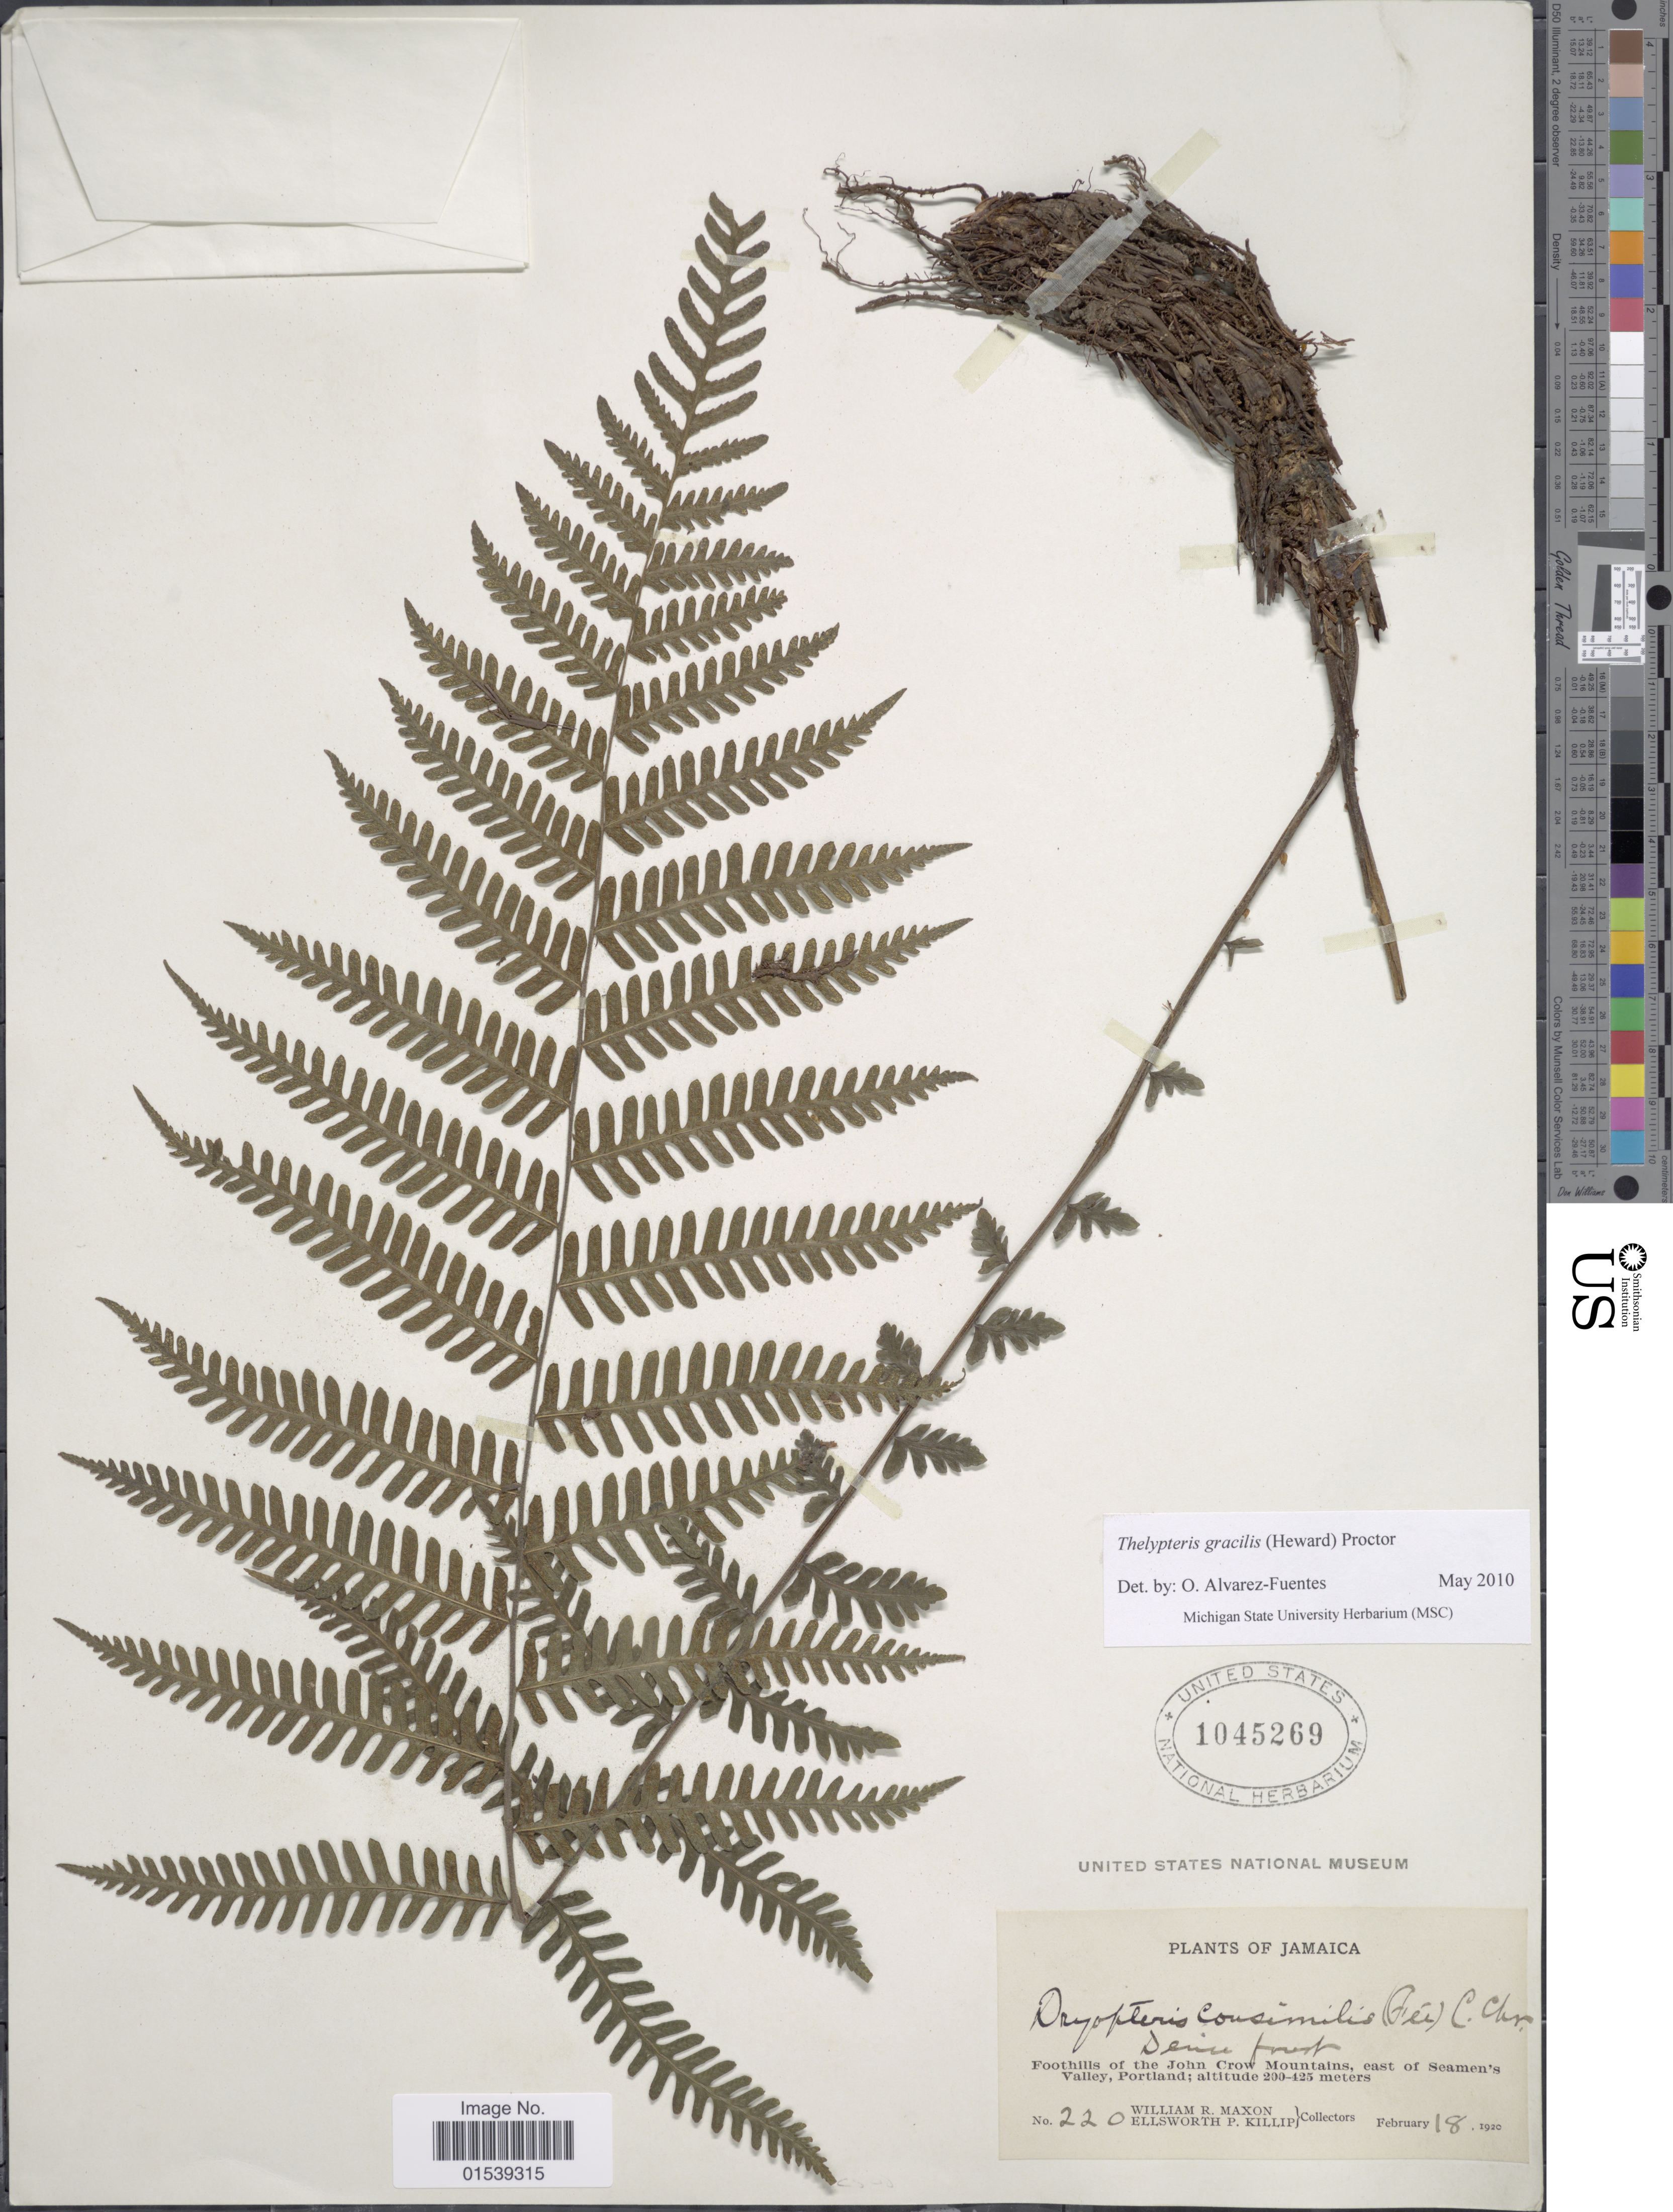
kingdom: Plantae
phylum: Tracheophyta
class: Polypodiopsida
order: Polypodiales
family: Thelypteridaceae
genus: Amauropelta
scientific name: Amauropelta gracilis ined. 2015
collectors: W. R. Maxon & E. P. Killip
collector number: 220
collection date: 1920-02-18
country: Jamaica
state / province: Portland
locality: Foothills of the John Crow Mountains, east of Seamen's Valley, Portland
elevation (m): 290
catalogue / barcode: US 1045269